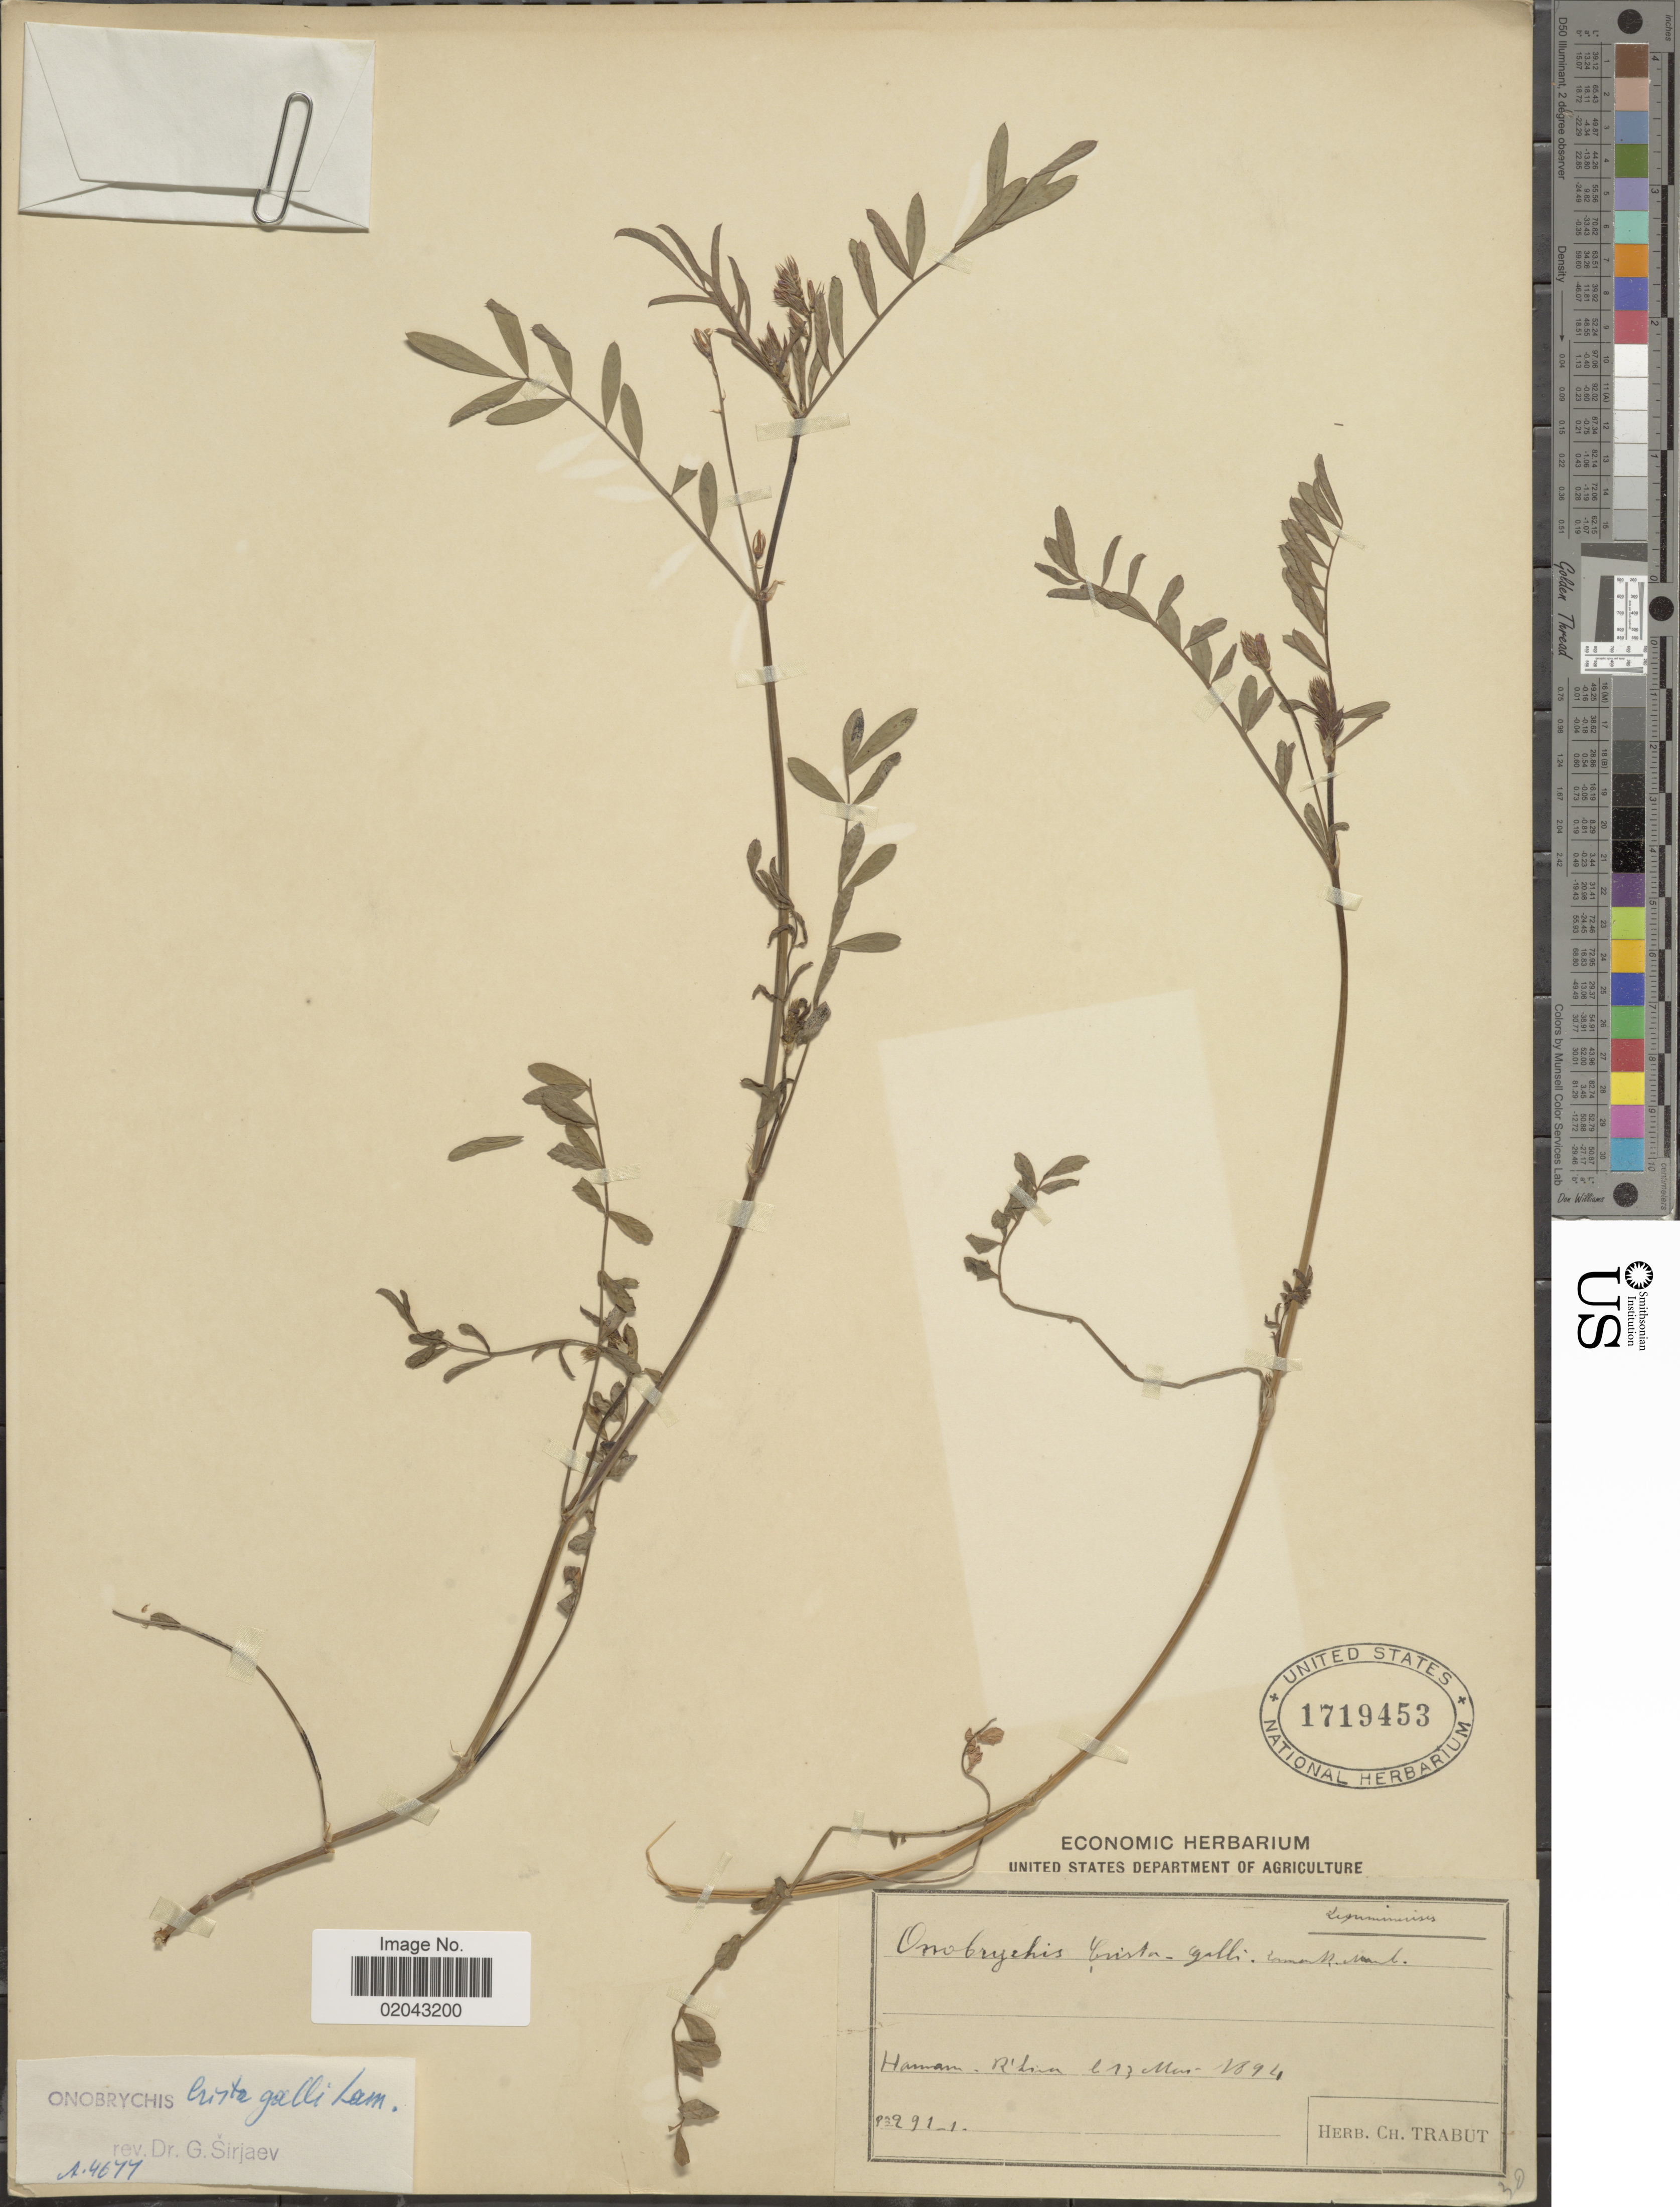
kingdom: Plantae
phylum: Tracheophyta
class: Magnoliopsida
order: Fabales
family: Fabaceae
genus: Onobrychis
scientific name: Onobrychis crista-galli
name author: (L.) Lam.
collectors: Ex herb. Ch. Trabut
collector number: Pr.291-1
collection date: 1894-05-13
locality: Ham [illegible text] R' [illegible text]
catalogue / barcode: US 1719453